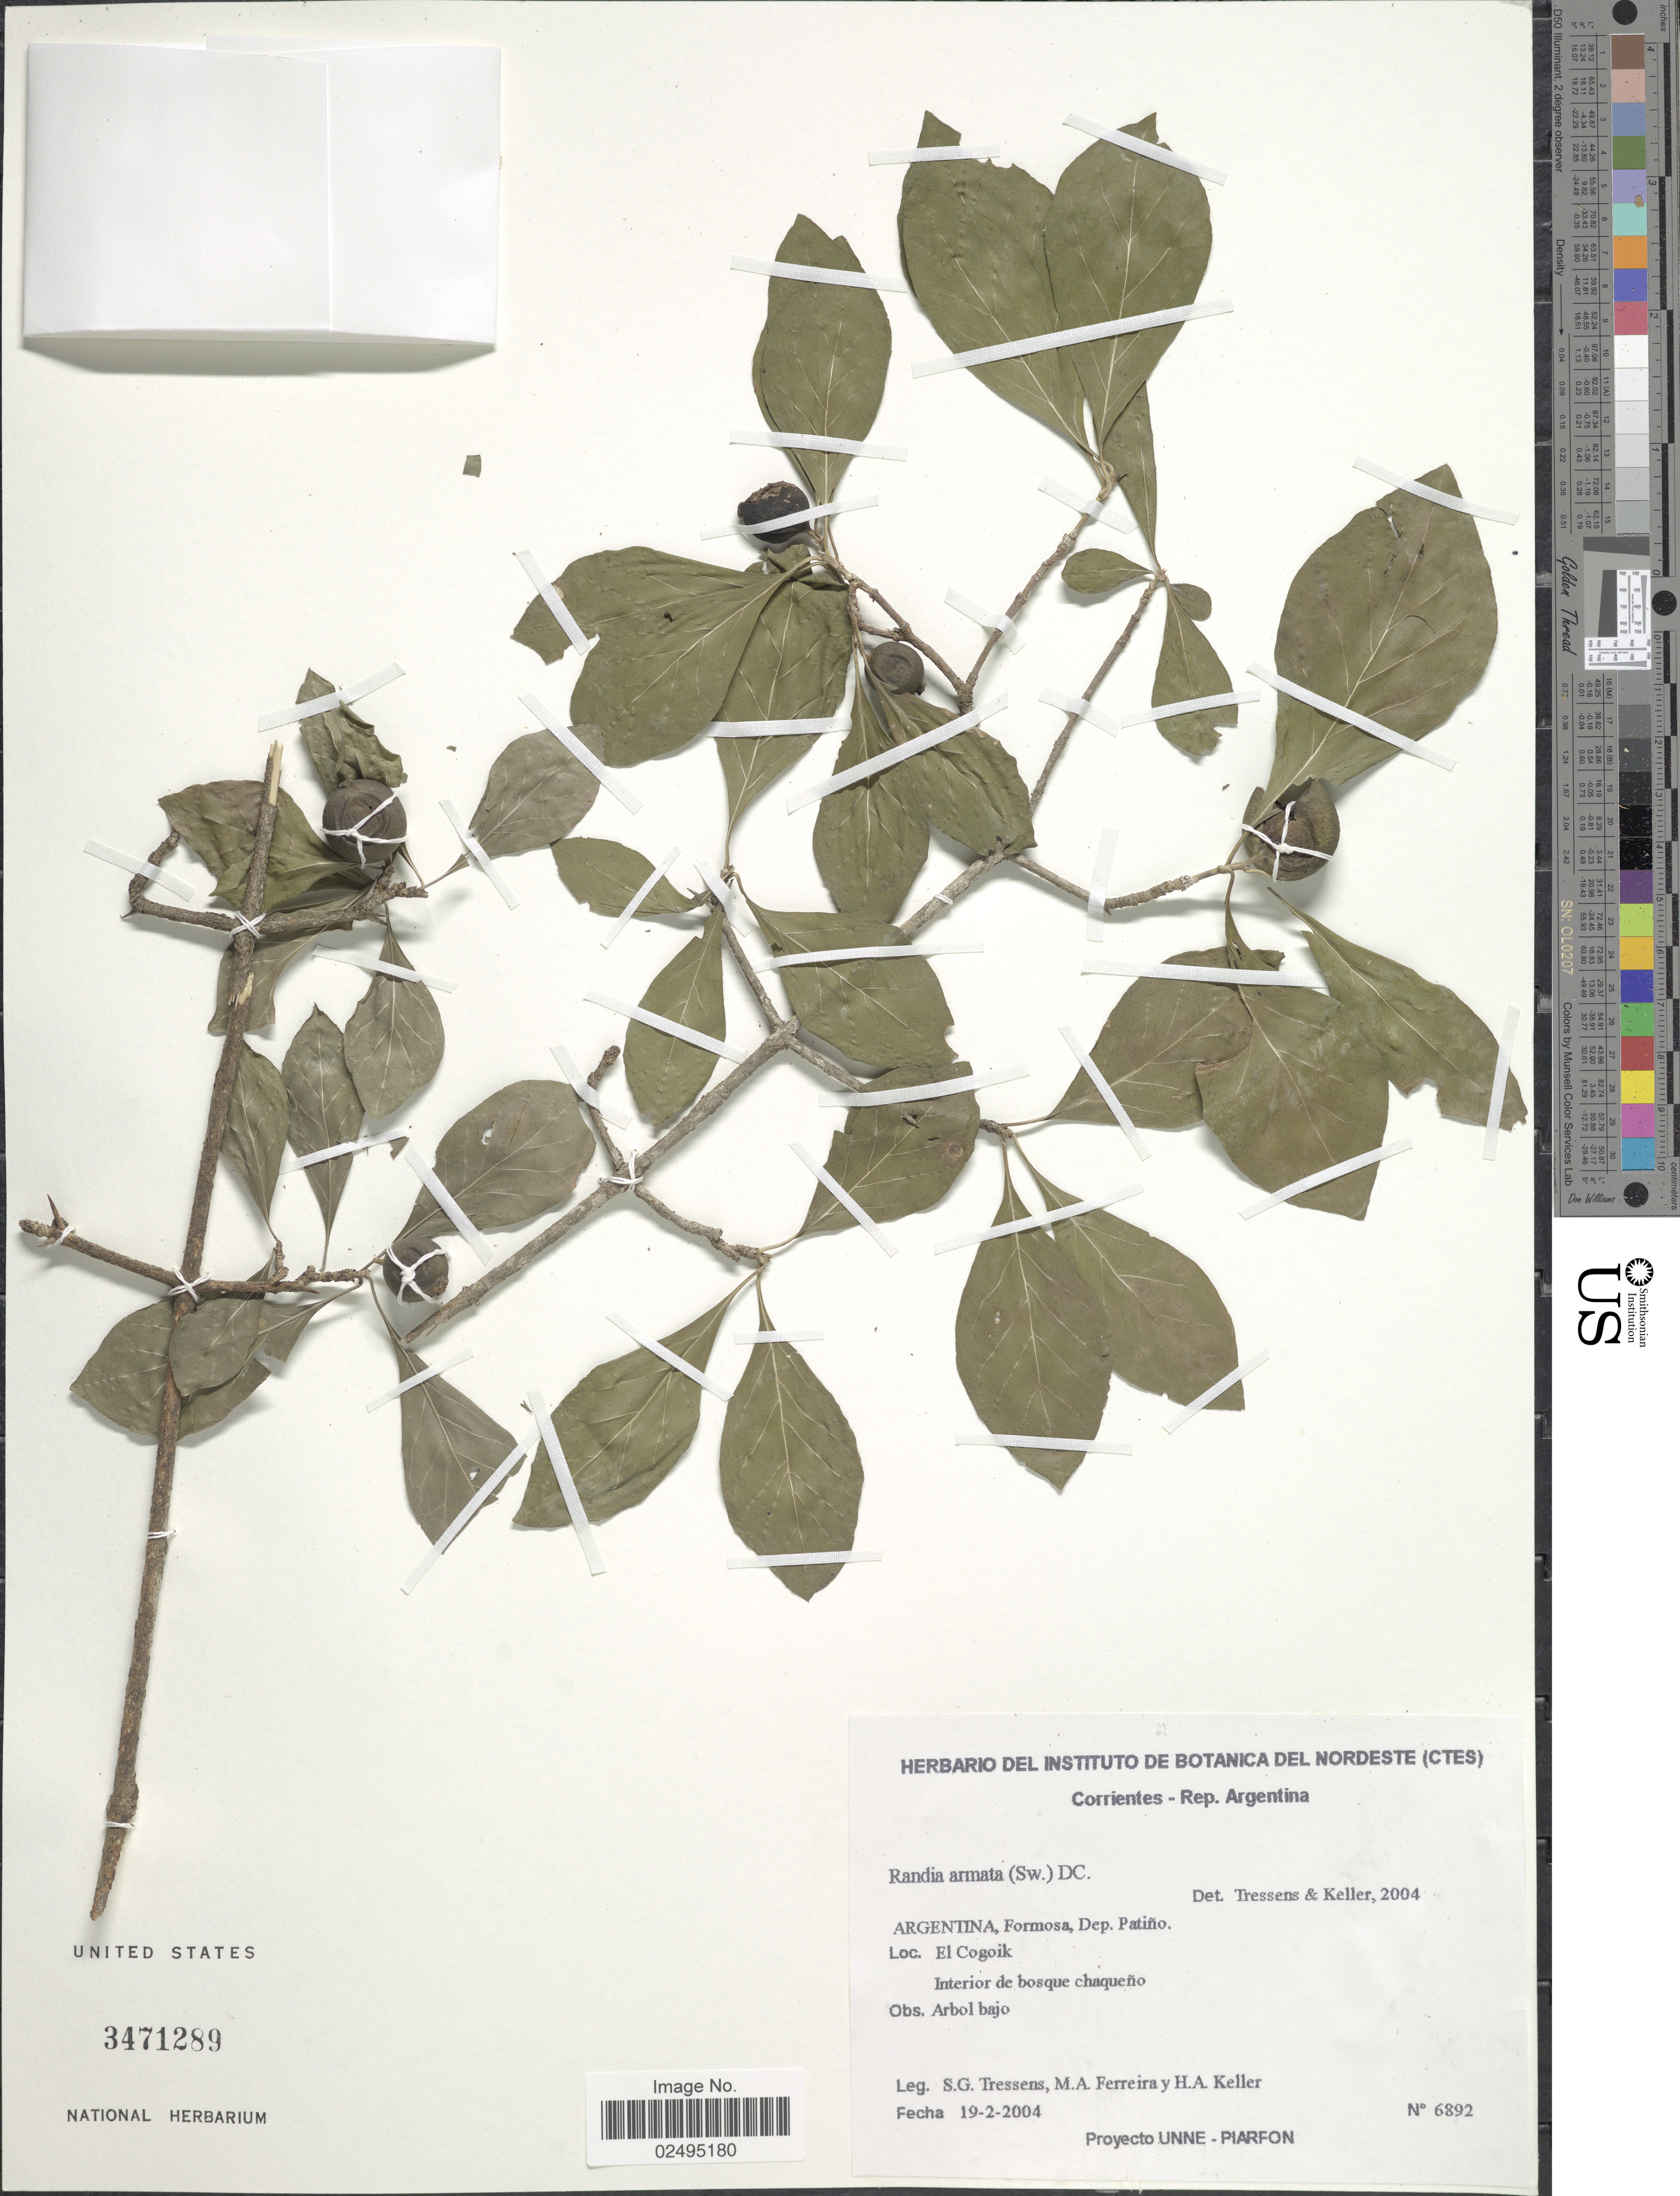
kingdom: Plantae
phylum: Tracheophyta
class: Magnoliopsida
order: Gentianales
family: Rubiaceae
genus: Randia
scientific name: Randia armata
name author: (Sw.) DC.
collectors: S. Tressens, M. Ferreira & H. Keller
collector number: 6892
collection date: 2004-02-19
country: Argentina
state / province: Formosa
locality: Dep. Patiño, El Cogoik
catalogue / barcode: US 3471289